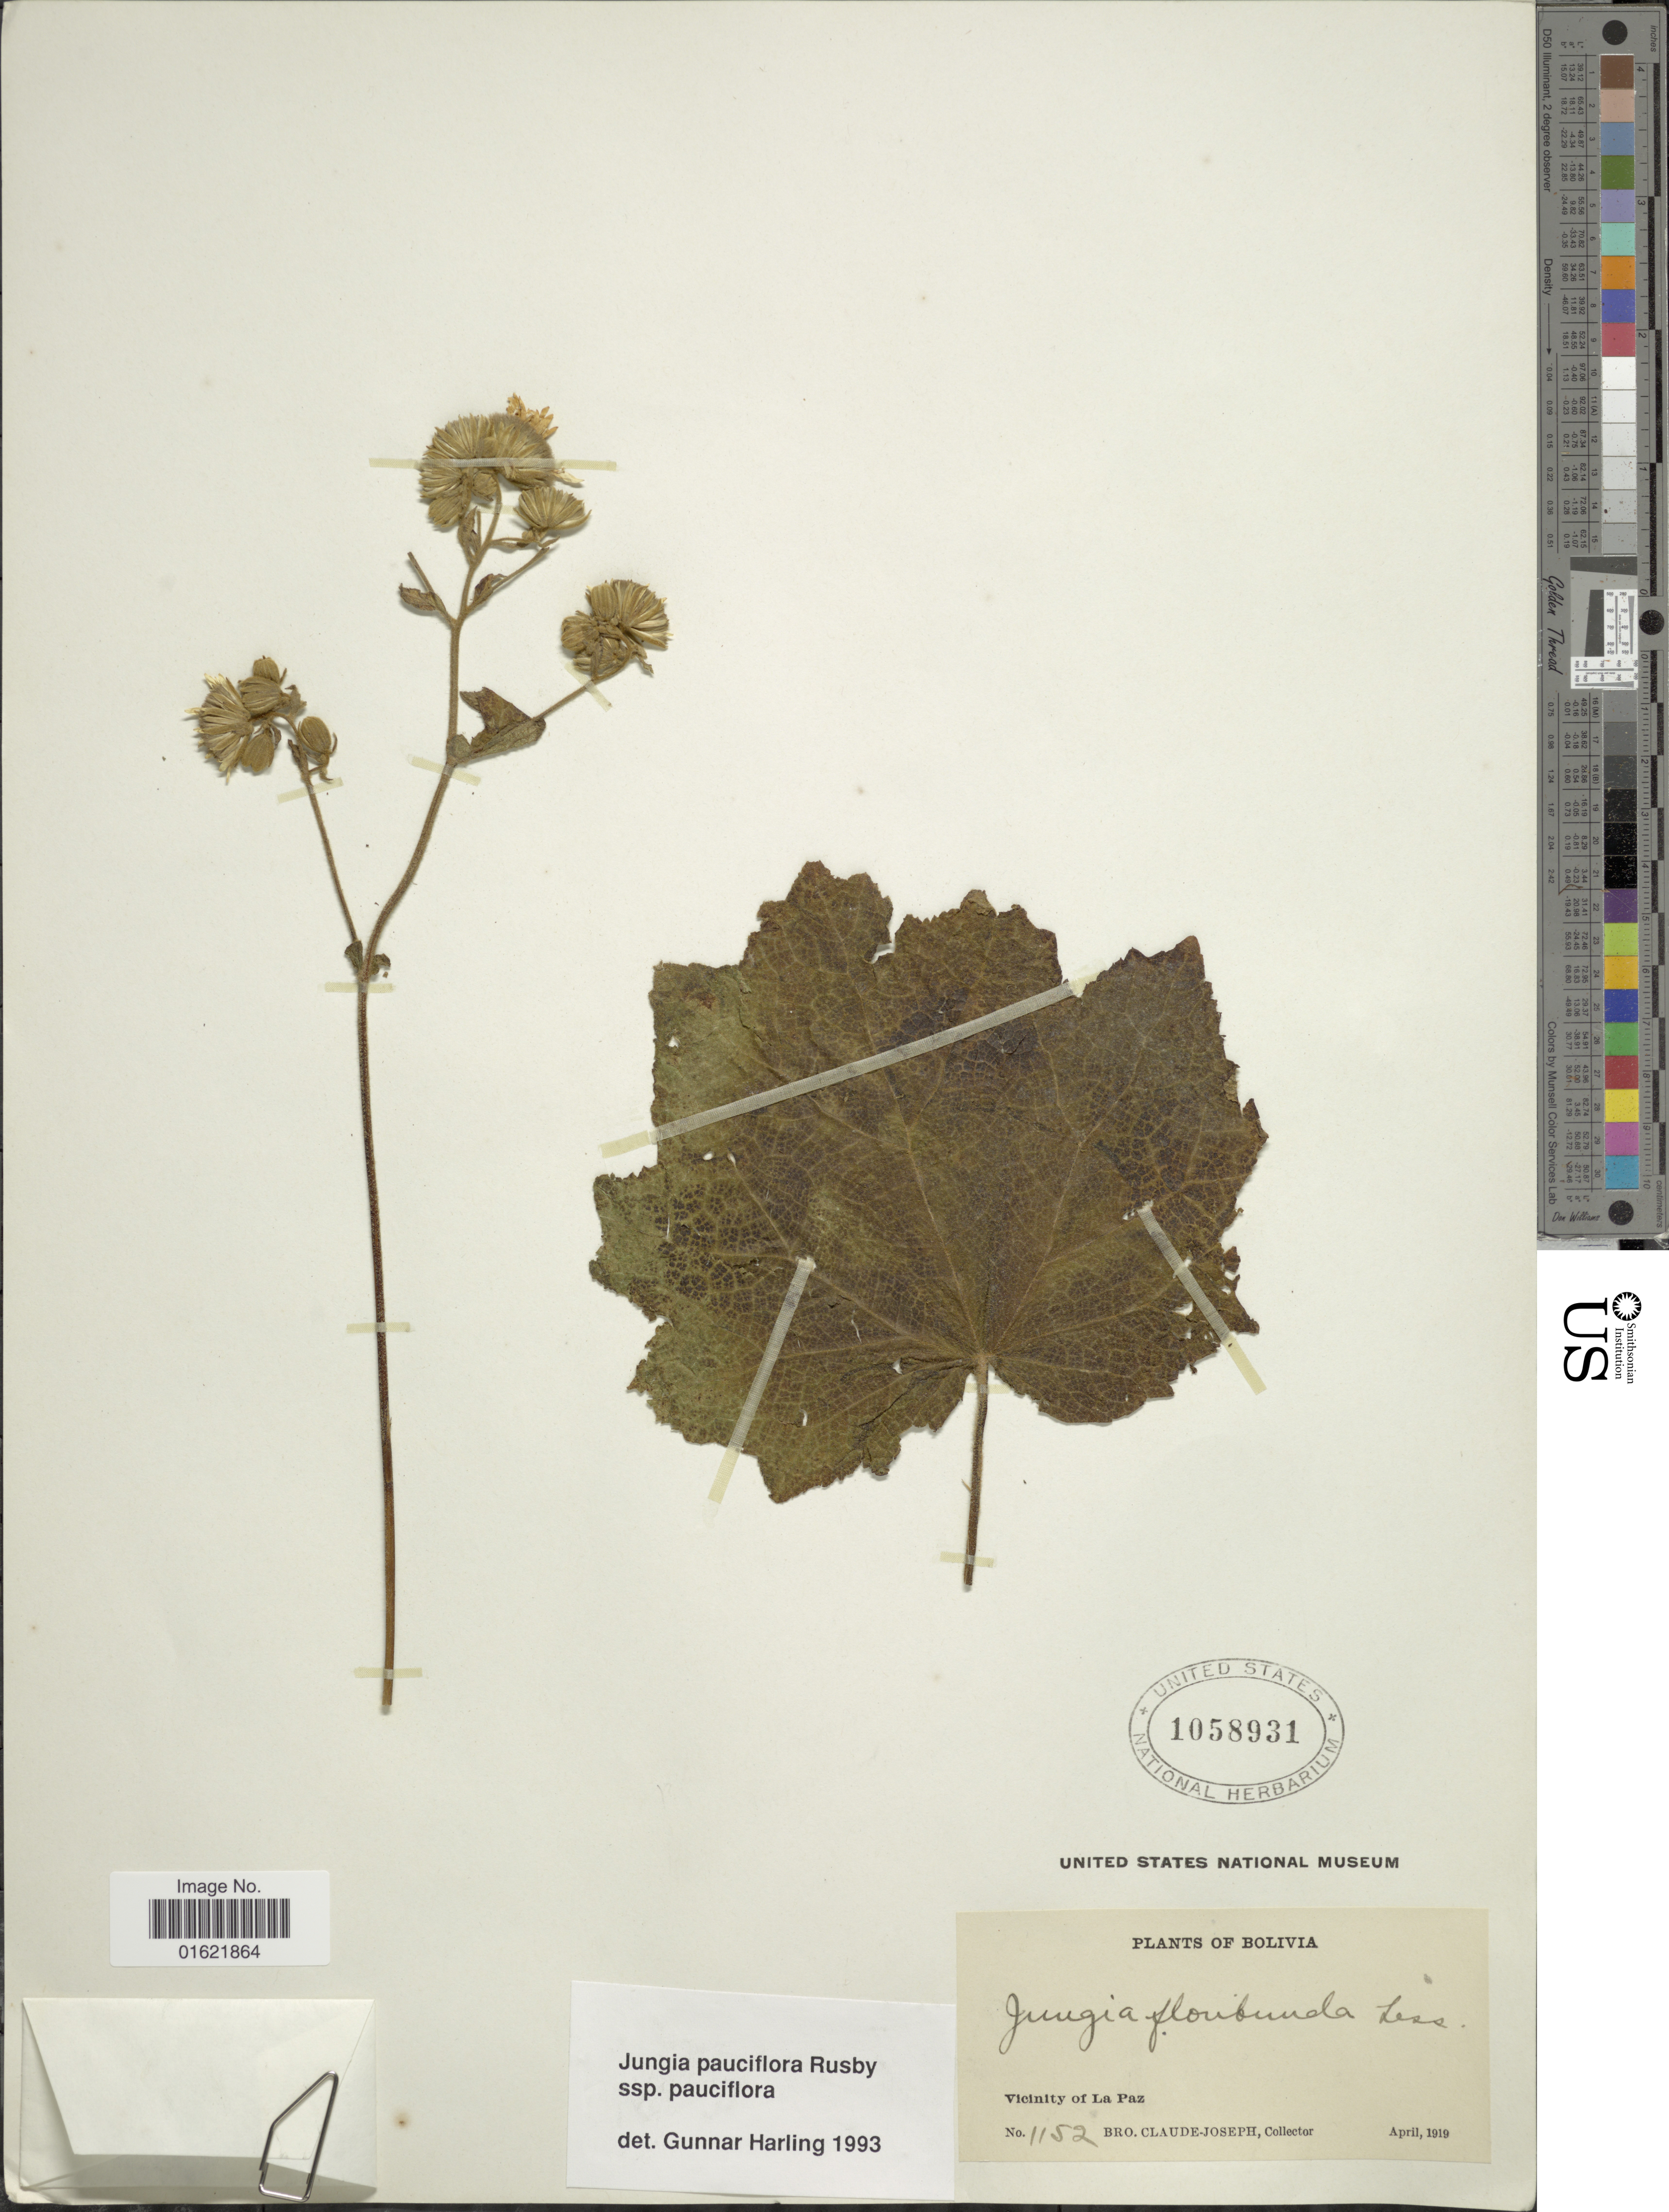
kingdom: Plantae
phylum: Tracheophyta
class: Magnoliopsida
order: Asterales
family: Asteraceae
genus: Jungia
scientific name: Jungia pauciflora subsp. pauciflora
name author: Rusby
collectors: Bro. Claude-Joseph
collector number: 1152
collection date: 1919-04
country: Bolivia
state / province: La Paz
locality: Vicinity of La Paz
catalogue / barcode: US 1058931